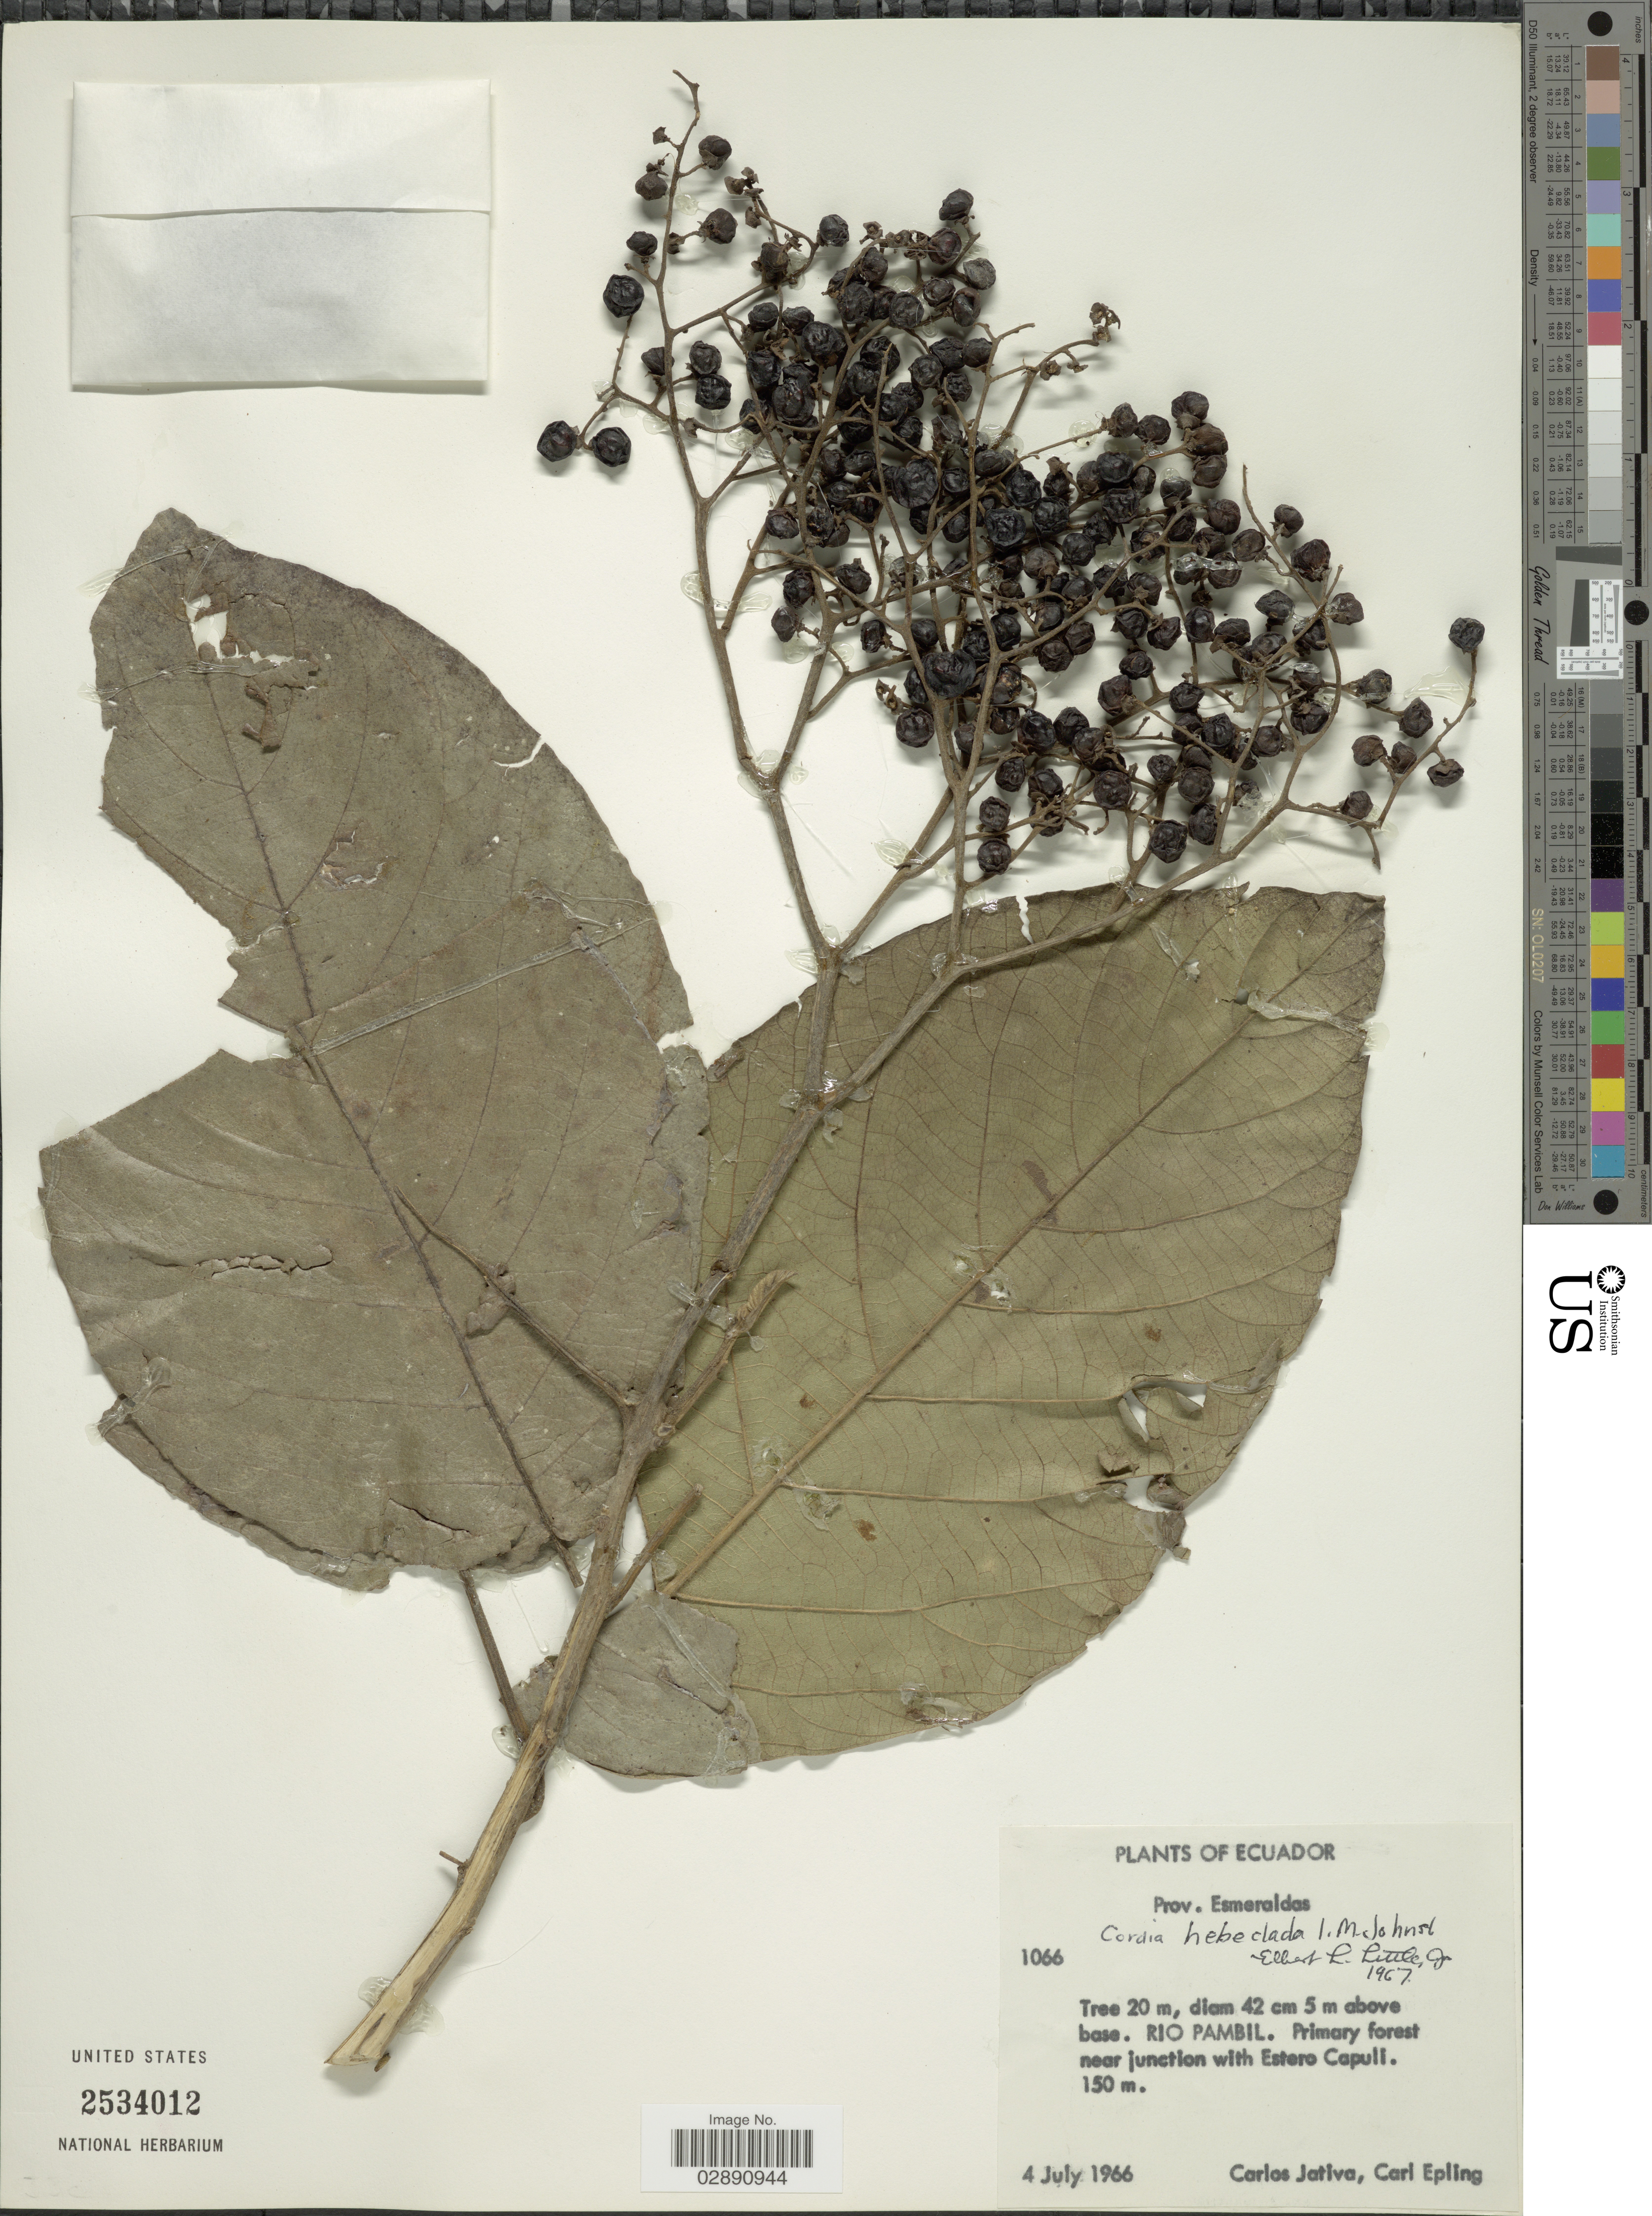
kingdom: Plantae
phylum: Tracheophyta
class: Magnoliopsida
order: Boraginales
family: Cordiaceae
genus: Cordia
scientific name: Cordia hebeclada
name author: I.M. Johnst.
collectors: C. D. Játiva & C. C. Epling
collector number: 1066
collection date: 1966-07-04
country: Ecuador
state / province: Esmeraldas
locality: Rio Pambil. Near junction with Estero Capuli.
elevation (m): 150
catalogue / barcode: US 2534012